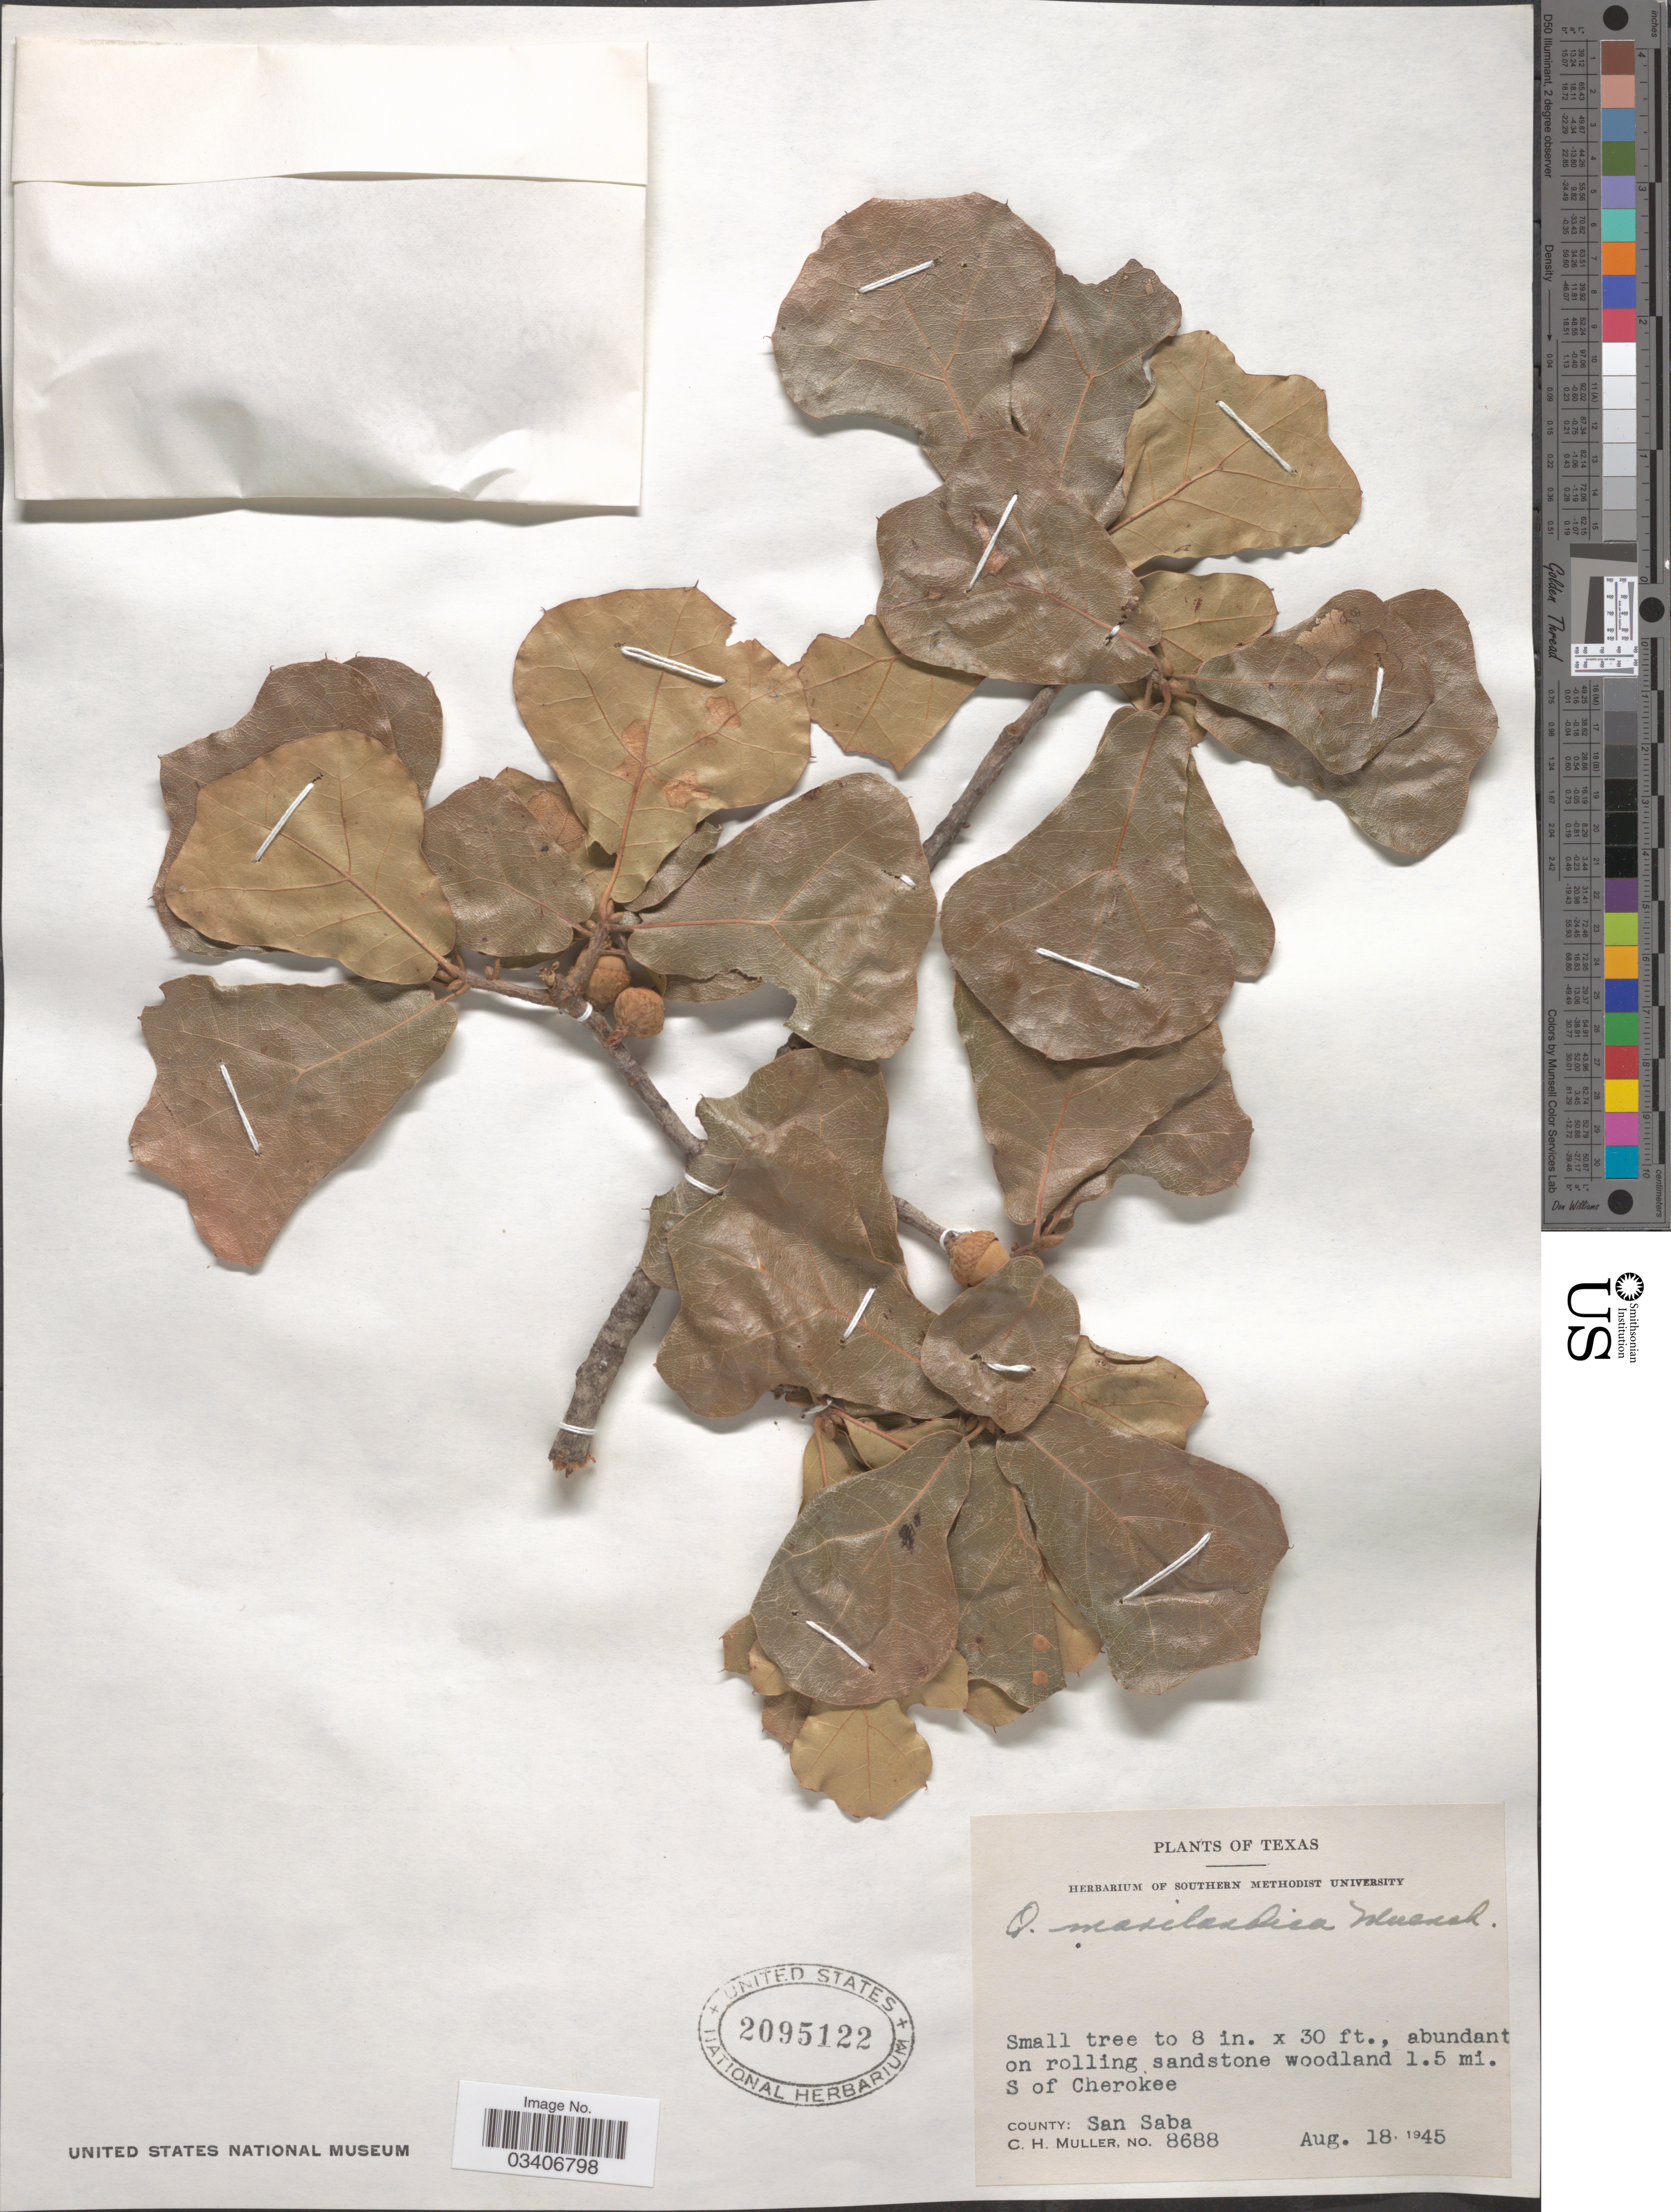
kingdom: Plantae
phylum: Tracheophyta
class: Magnoliopsida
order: Fagales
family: Fagaceae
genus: Quercus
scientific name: Quercus marilandica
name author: (L.) Münchh.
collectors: C. H. Mueller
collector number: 8688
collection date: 1945-08-18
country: United States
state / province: Texas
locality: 1.5 mi. S of Cherokee. County: San Saba.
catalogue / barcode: US 2095122